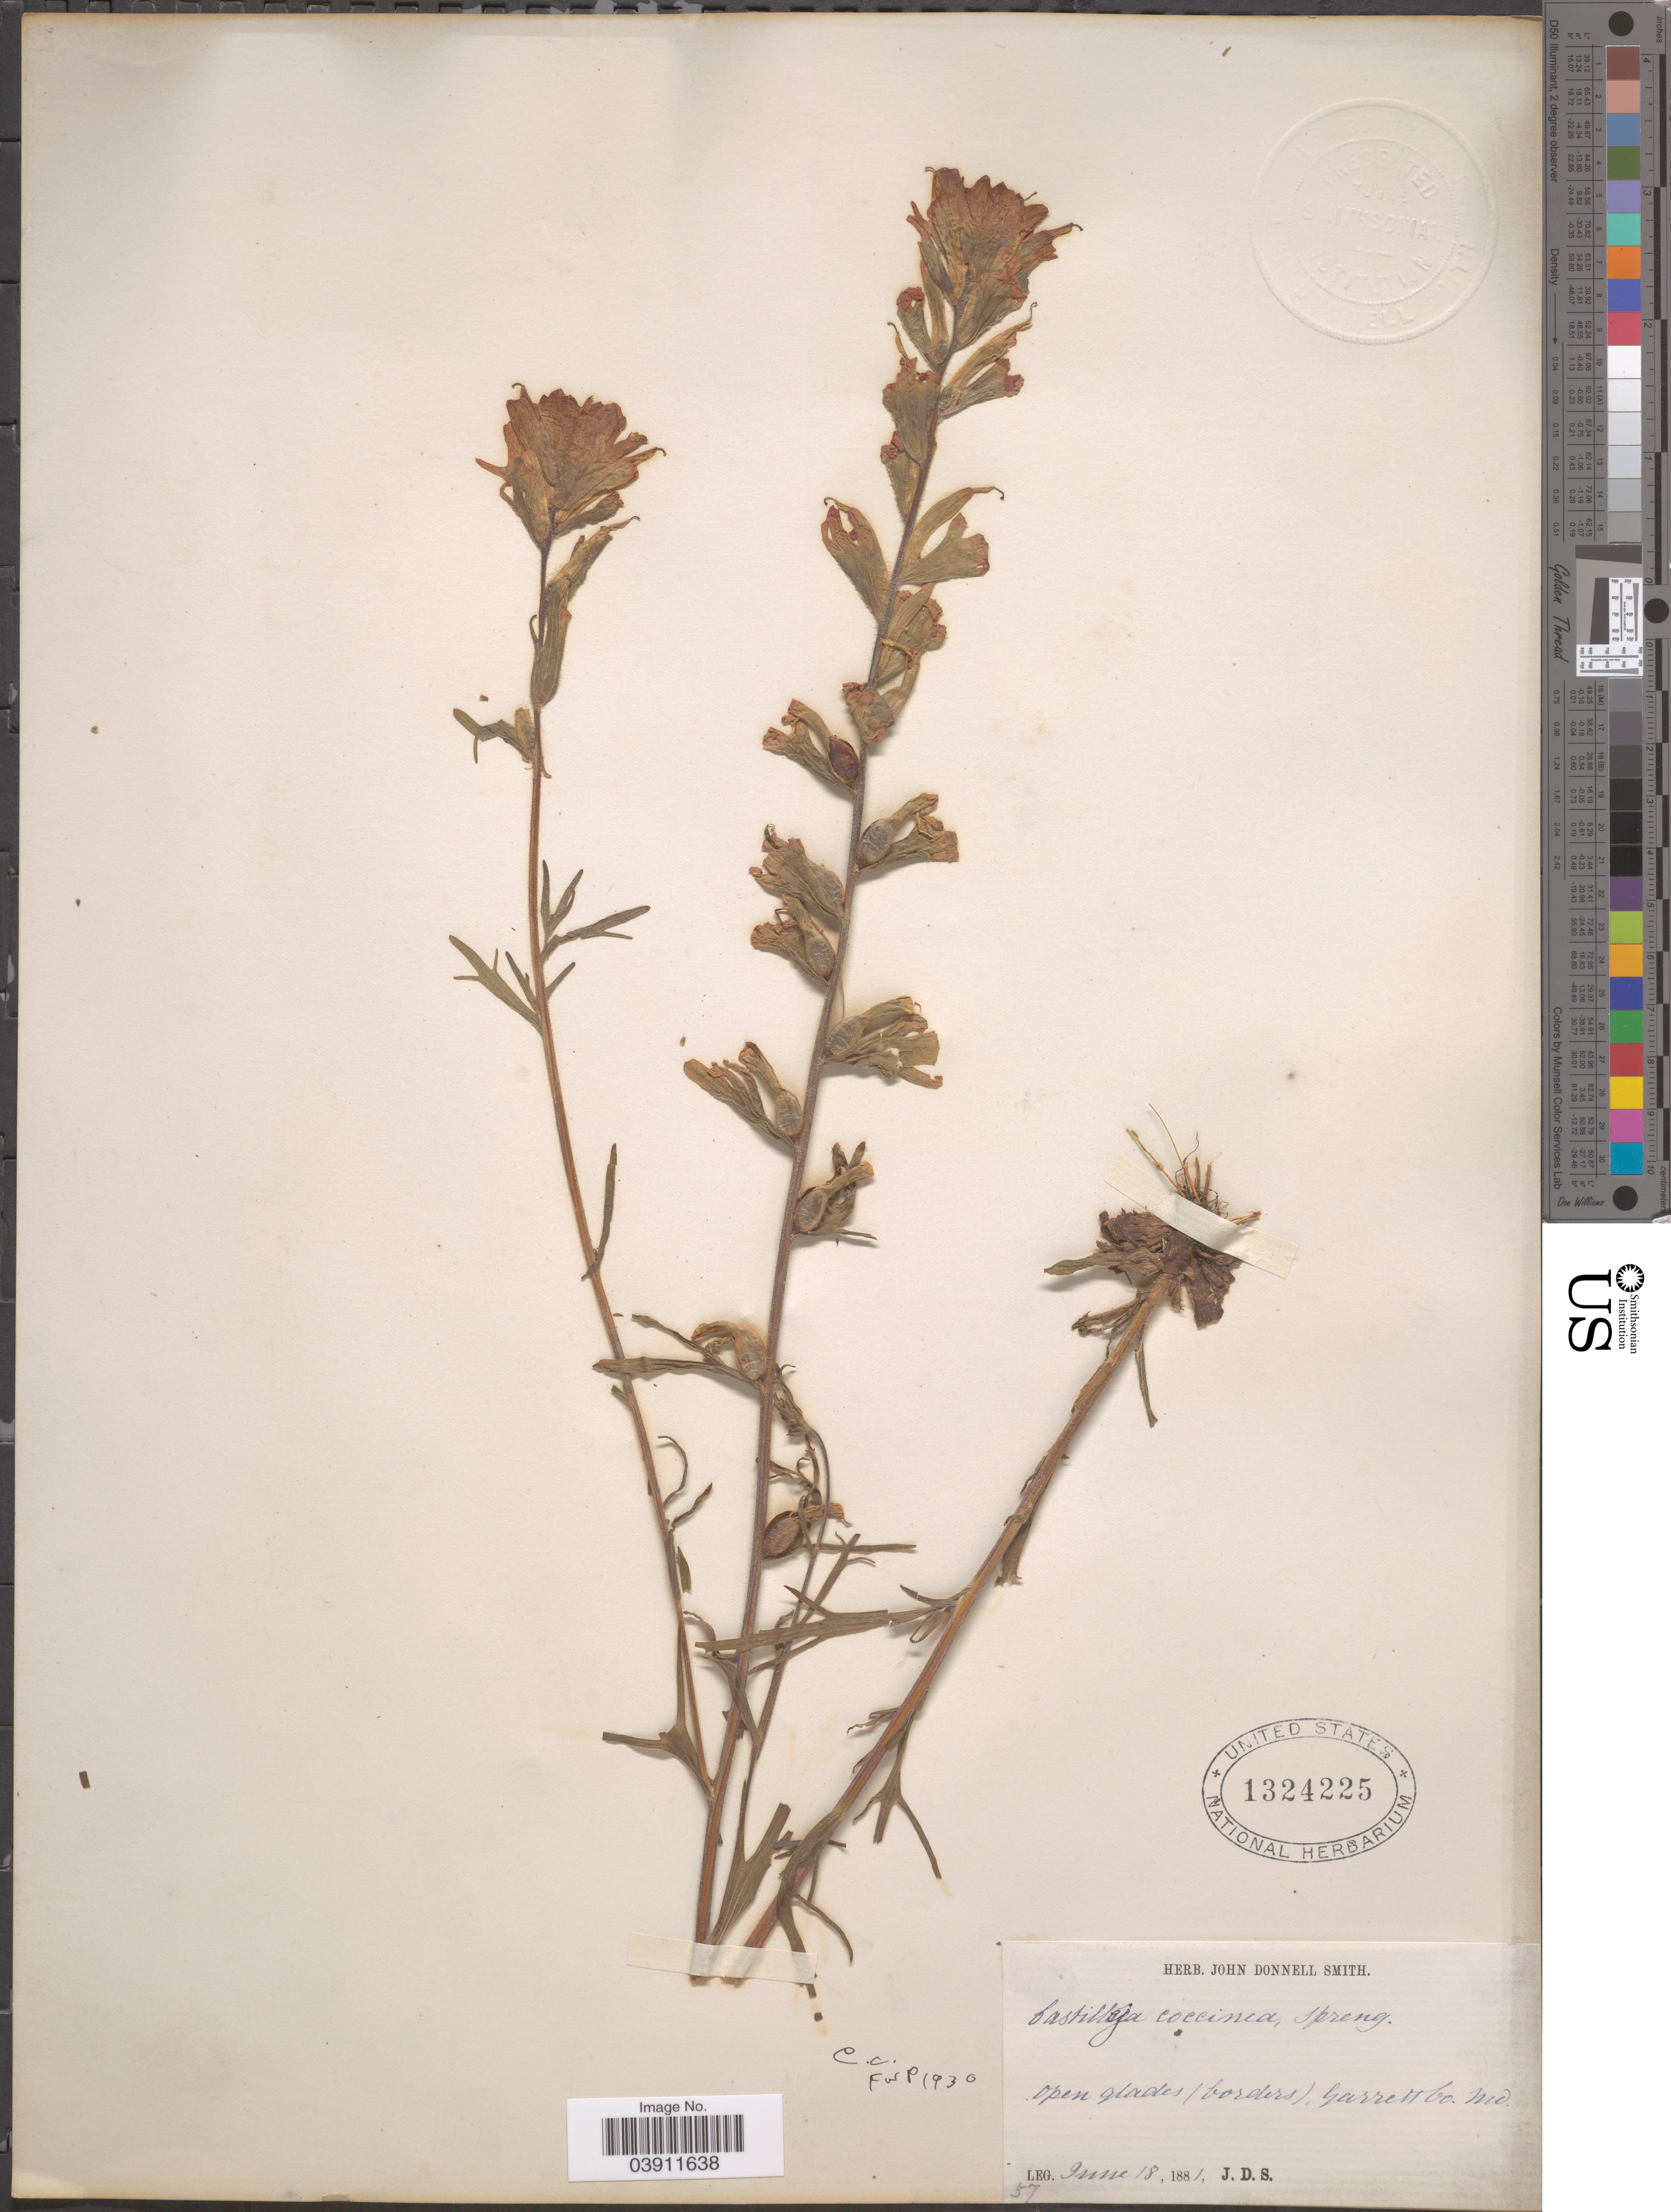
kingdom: Plantae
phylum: Tracheophyta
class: Magnoliopsida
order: Lamiales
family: Orobanchaceae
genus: Castilleja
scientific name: Castilleja coccinea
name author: (L.) Spreng.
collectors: J. Donnell Smith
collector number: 57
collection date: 1881-06-18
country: United States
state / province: Maryland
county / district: Garrett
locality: Garrett Co.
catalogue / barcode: US 1324225